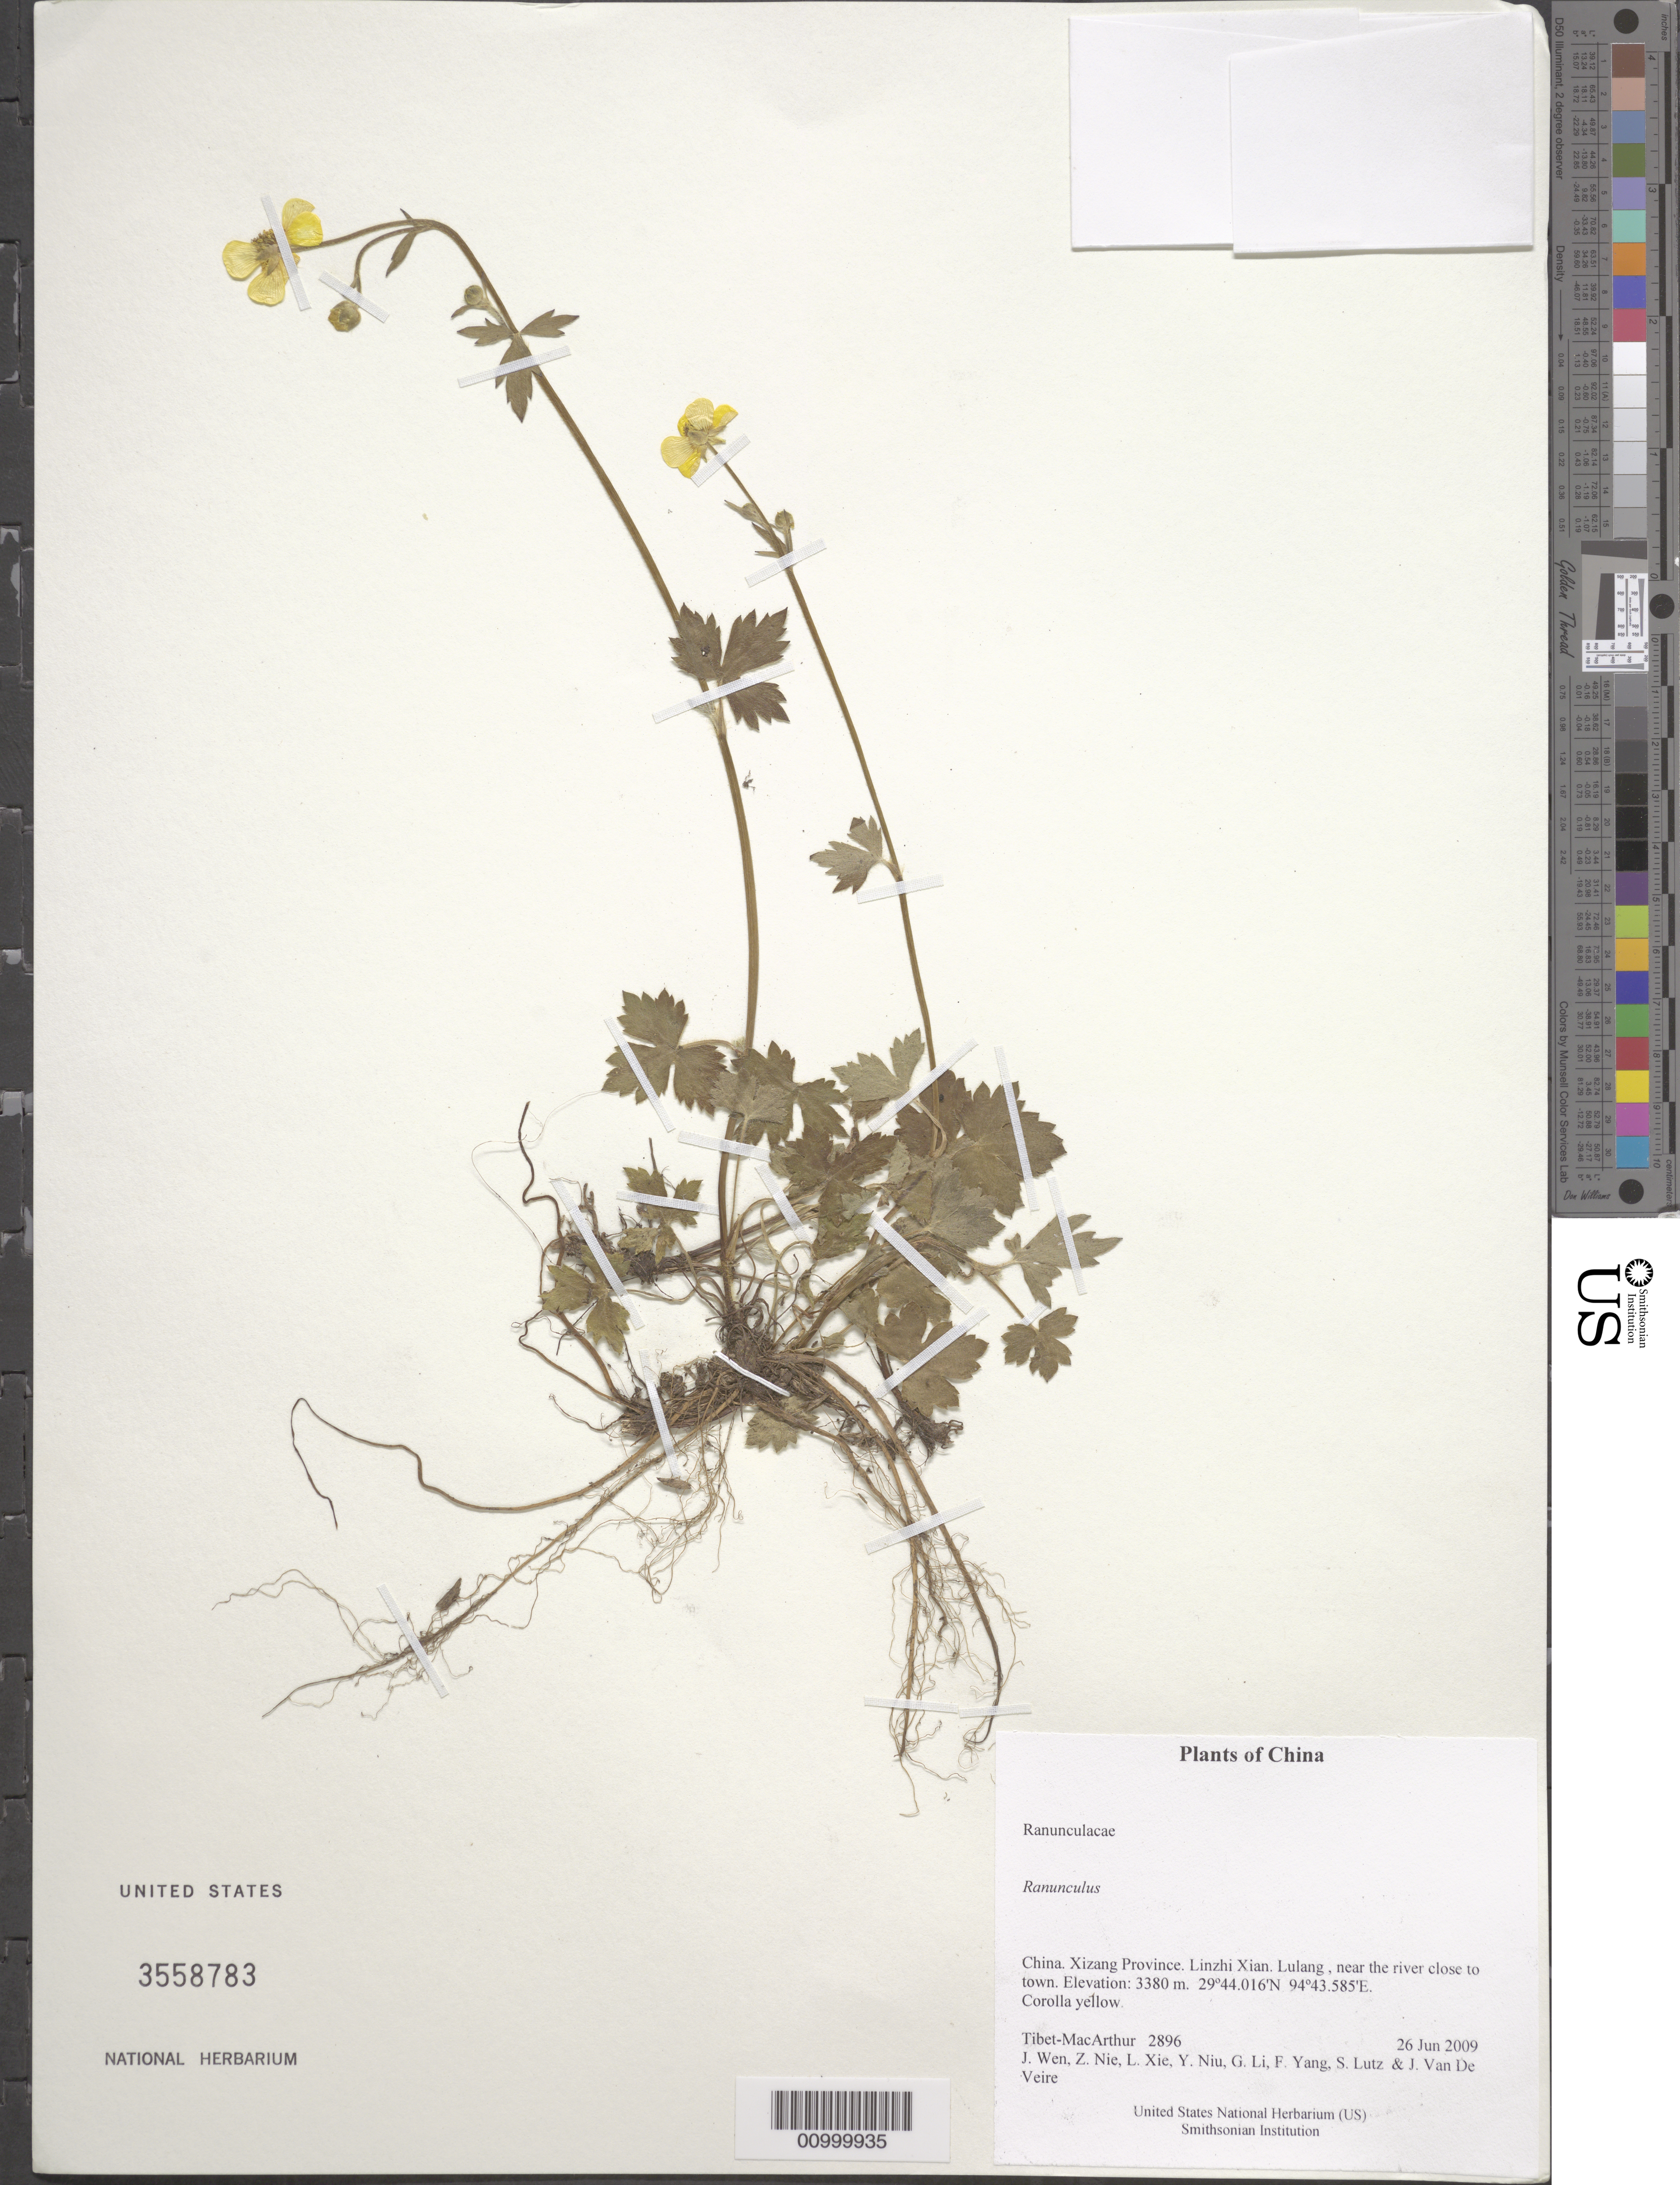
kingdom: Plantae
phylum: Tracheophyta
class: Magnoliopsida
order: Ranunculales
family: Ranunculaceae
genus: Ranunculus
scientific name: Ranunculus sp.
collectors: Tibet-MacArthur, J. Wen, Z. Nie, L. Xie, Y. Niu, G. Li, F. Yang, S. Lutz & J. Van De Veire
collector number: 2896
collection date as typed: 26 Jun 2009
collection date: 2009-06-26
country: China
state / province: Xizang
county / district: Linzhi Xian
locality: Lulang , near the river close to town.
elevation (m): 3380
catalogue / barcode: US 3558783